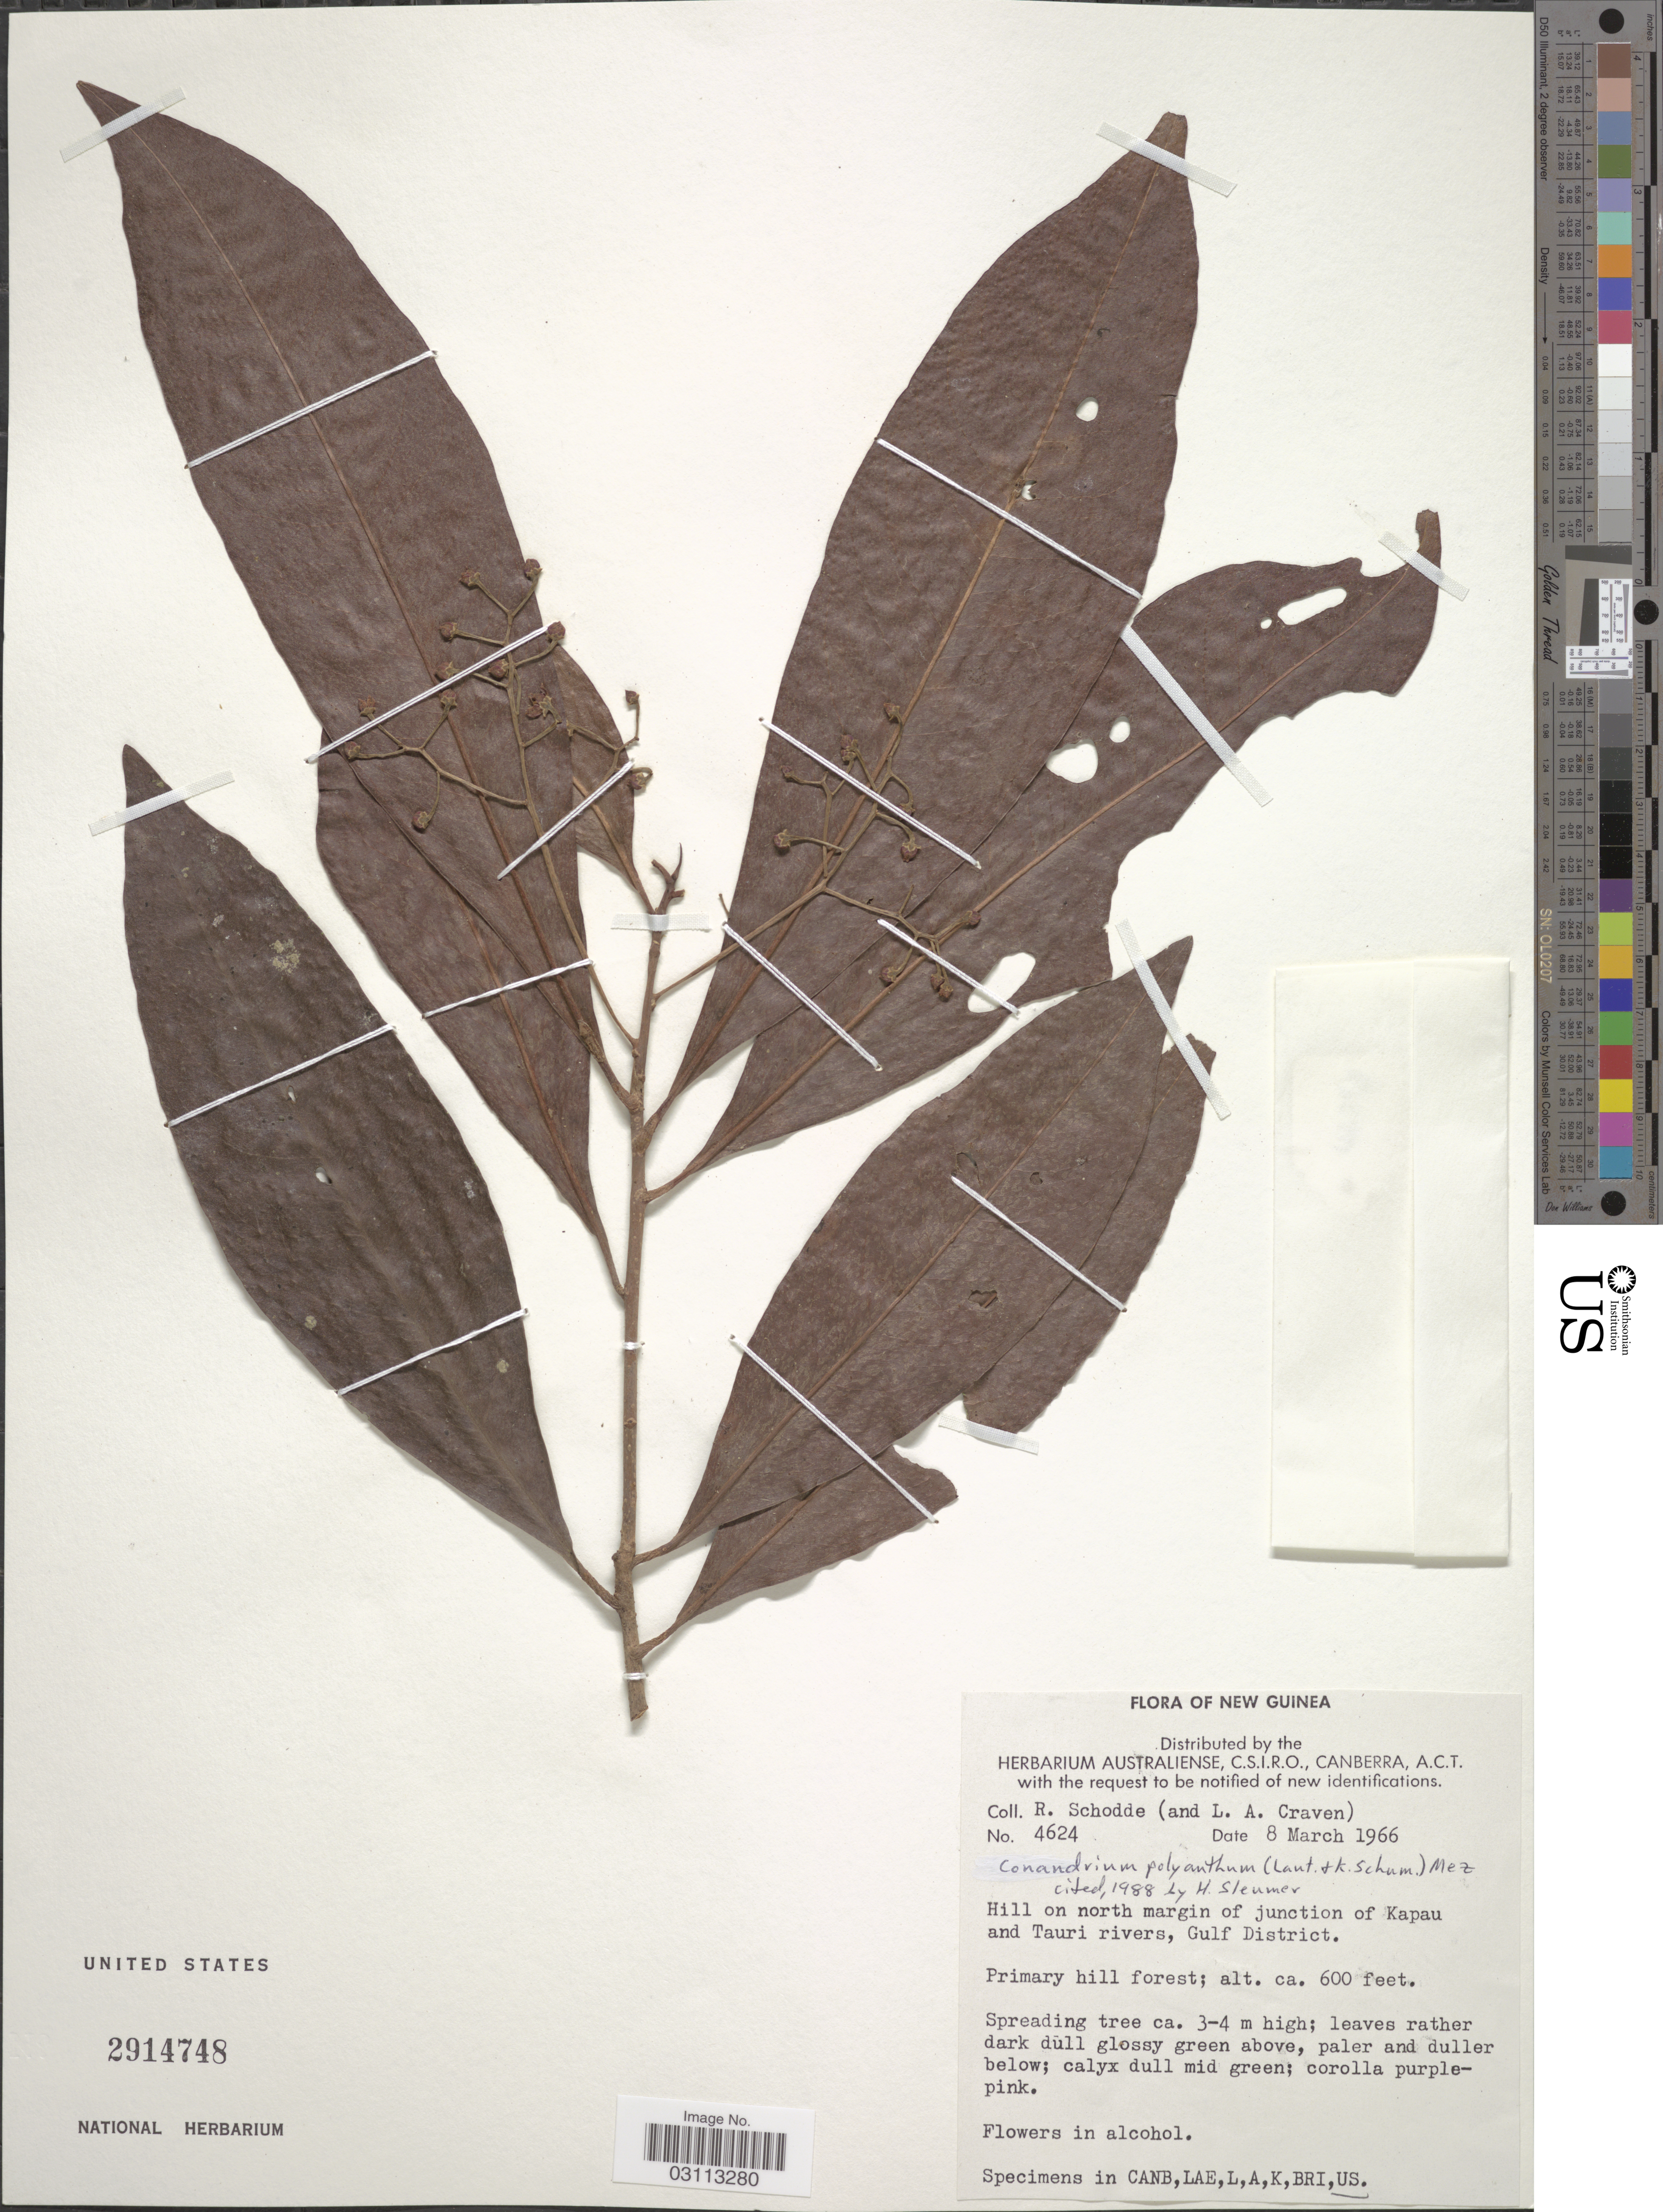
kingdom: Plantae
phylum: Tracheophyta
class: Magnoliopsida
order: Ericales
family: Primulaceae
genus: Conandrium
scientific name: Conandrium polyanthum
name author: (Lauterb. & K. Schum.) Mez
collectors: R. Schodde & L. A. Craven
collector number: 4624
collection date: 1966-03-08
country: Papua New Guinea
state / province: Gulf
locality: New Guinea. Hill on north margin of junction of Kapau and Tauri rivers, Gulf District.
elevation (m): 183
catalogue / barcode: US 2914748